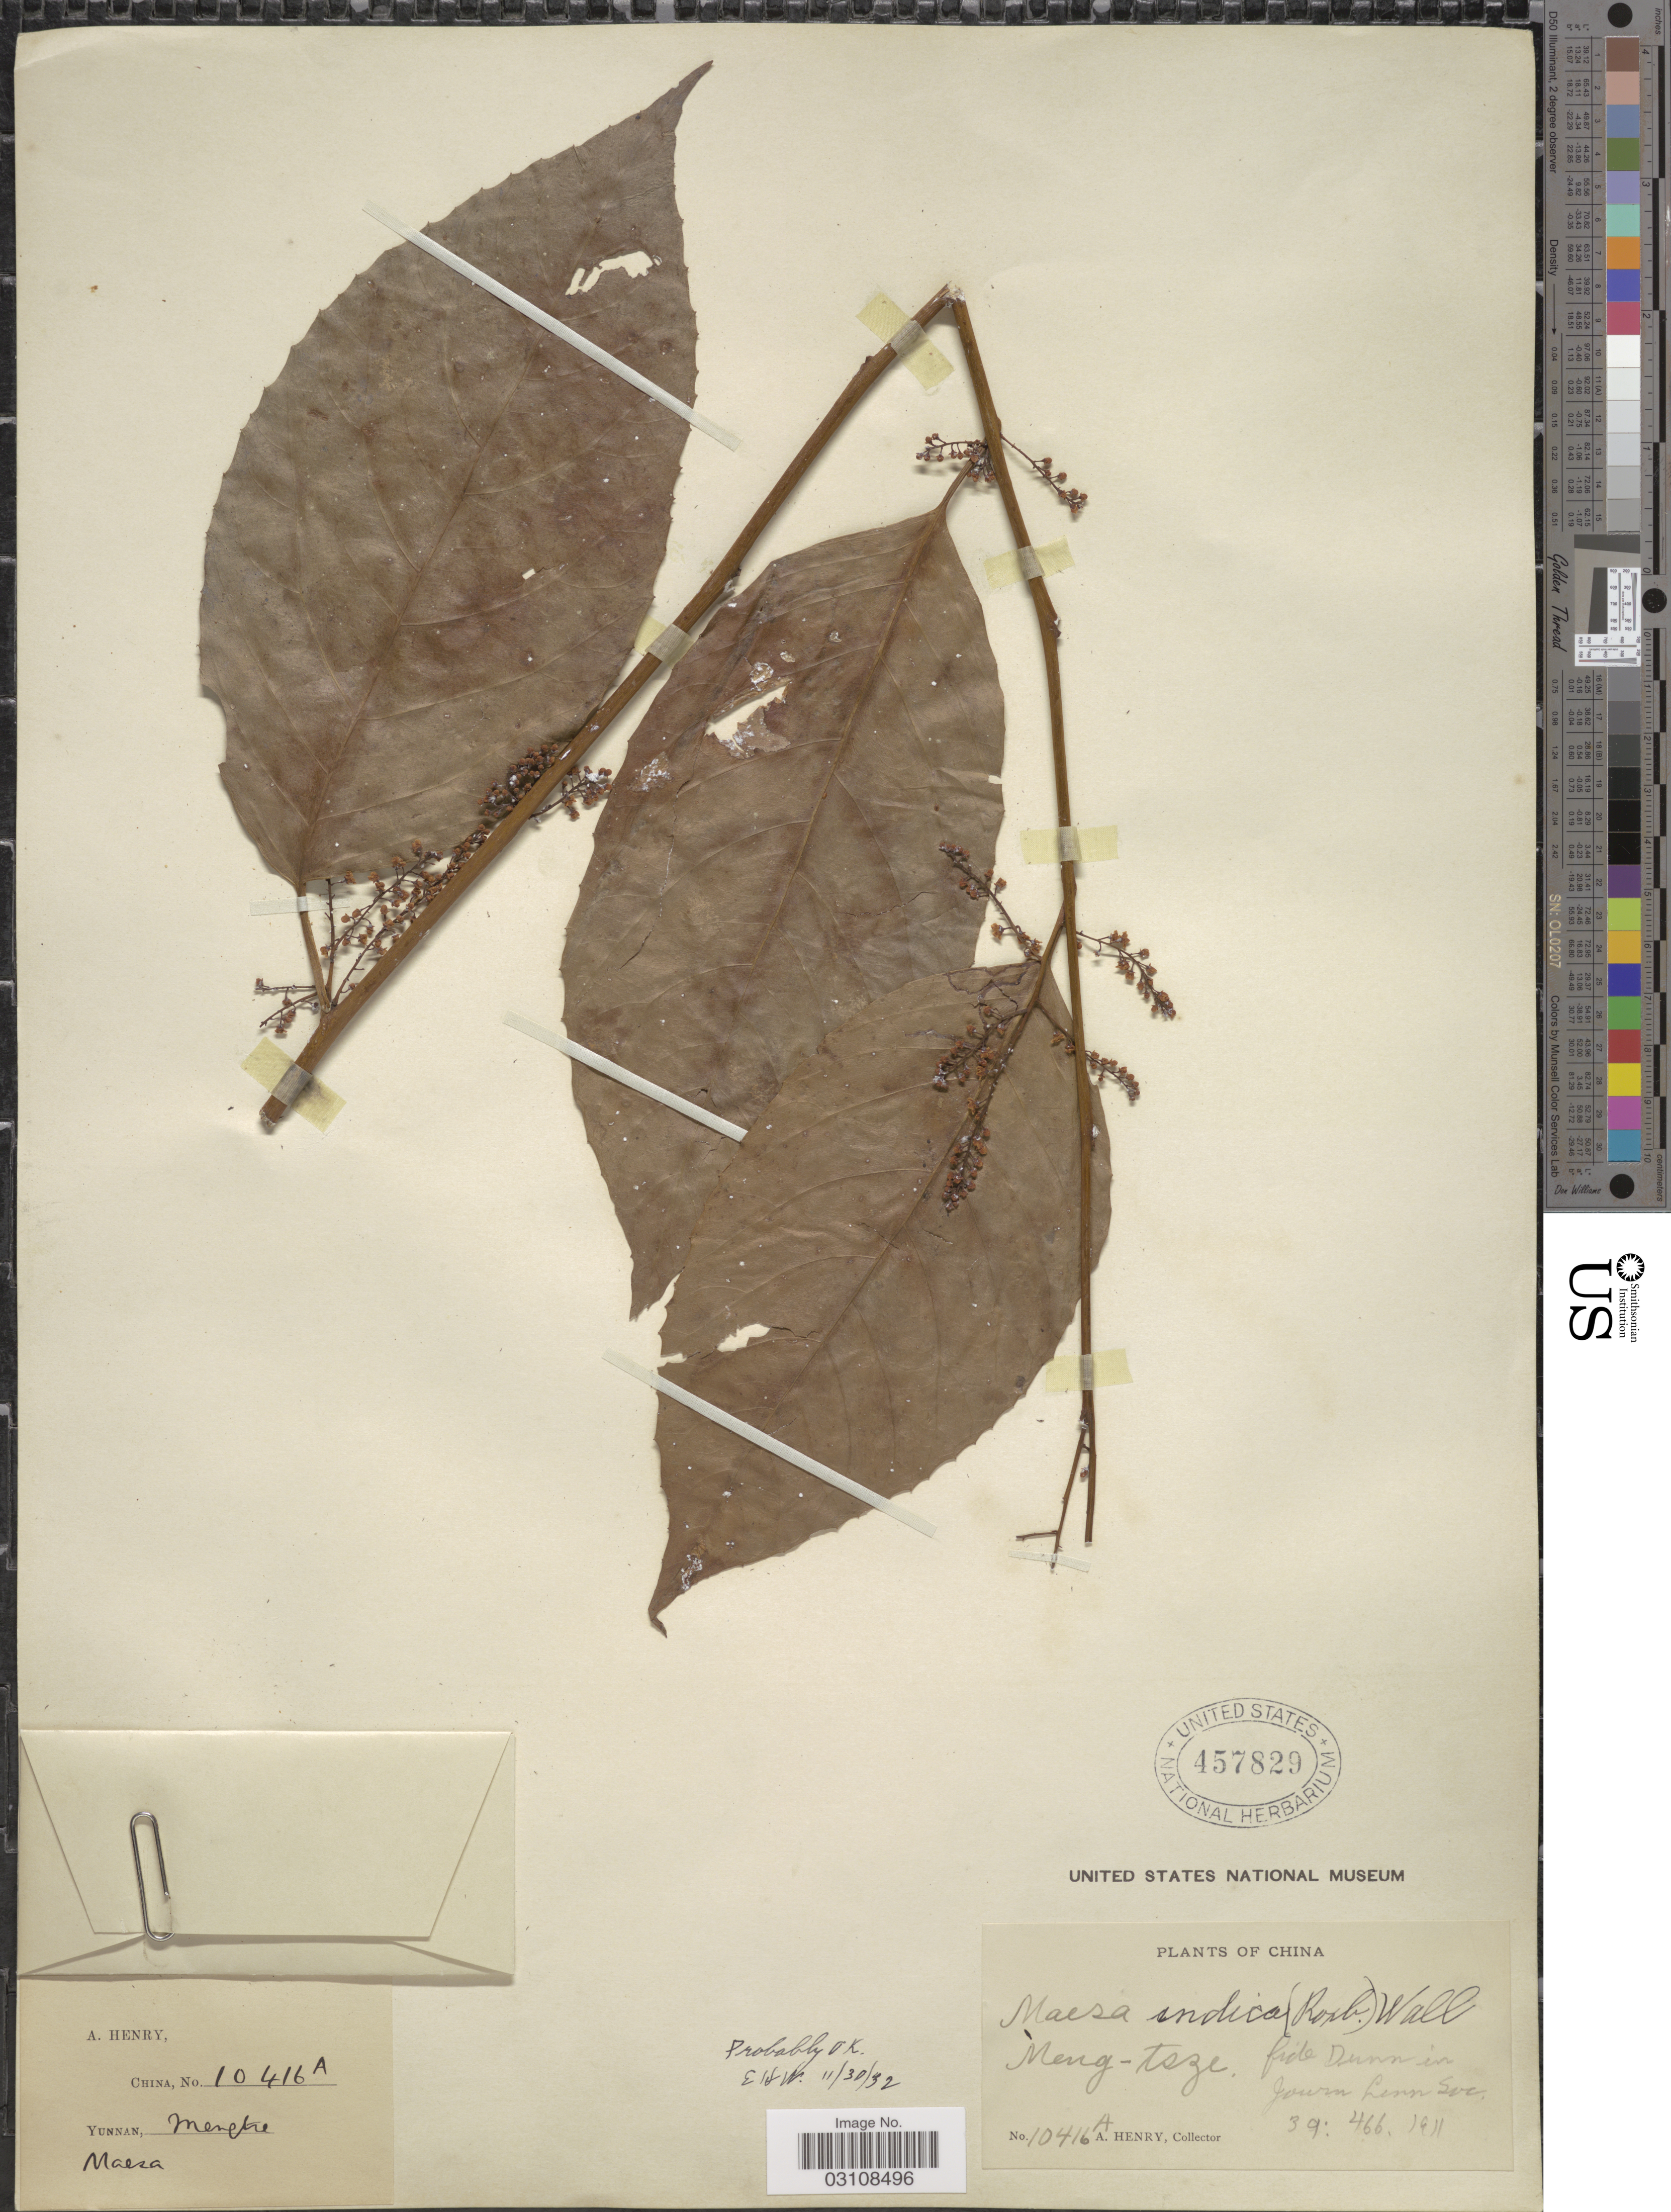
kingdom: Plantae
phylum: Tracheophyta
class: Magnoliopsida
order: Ericales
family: Primulaceae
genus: Maesa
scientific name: Maesa indica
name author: (Roxb.) A. DC.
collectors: A. Henry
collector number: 10416 A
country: China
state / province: Yunnan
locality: Meng-tsze.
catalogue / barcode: US 457829